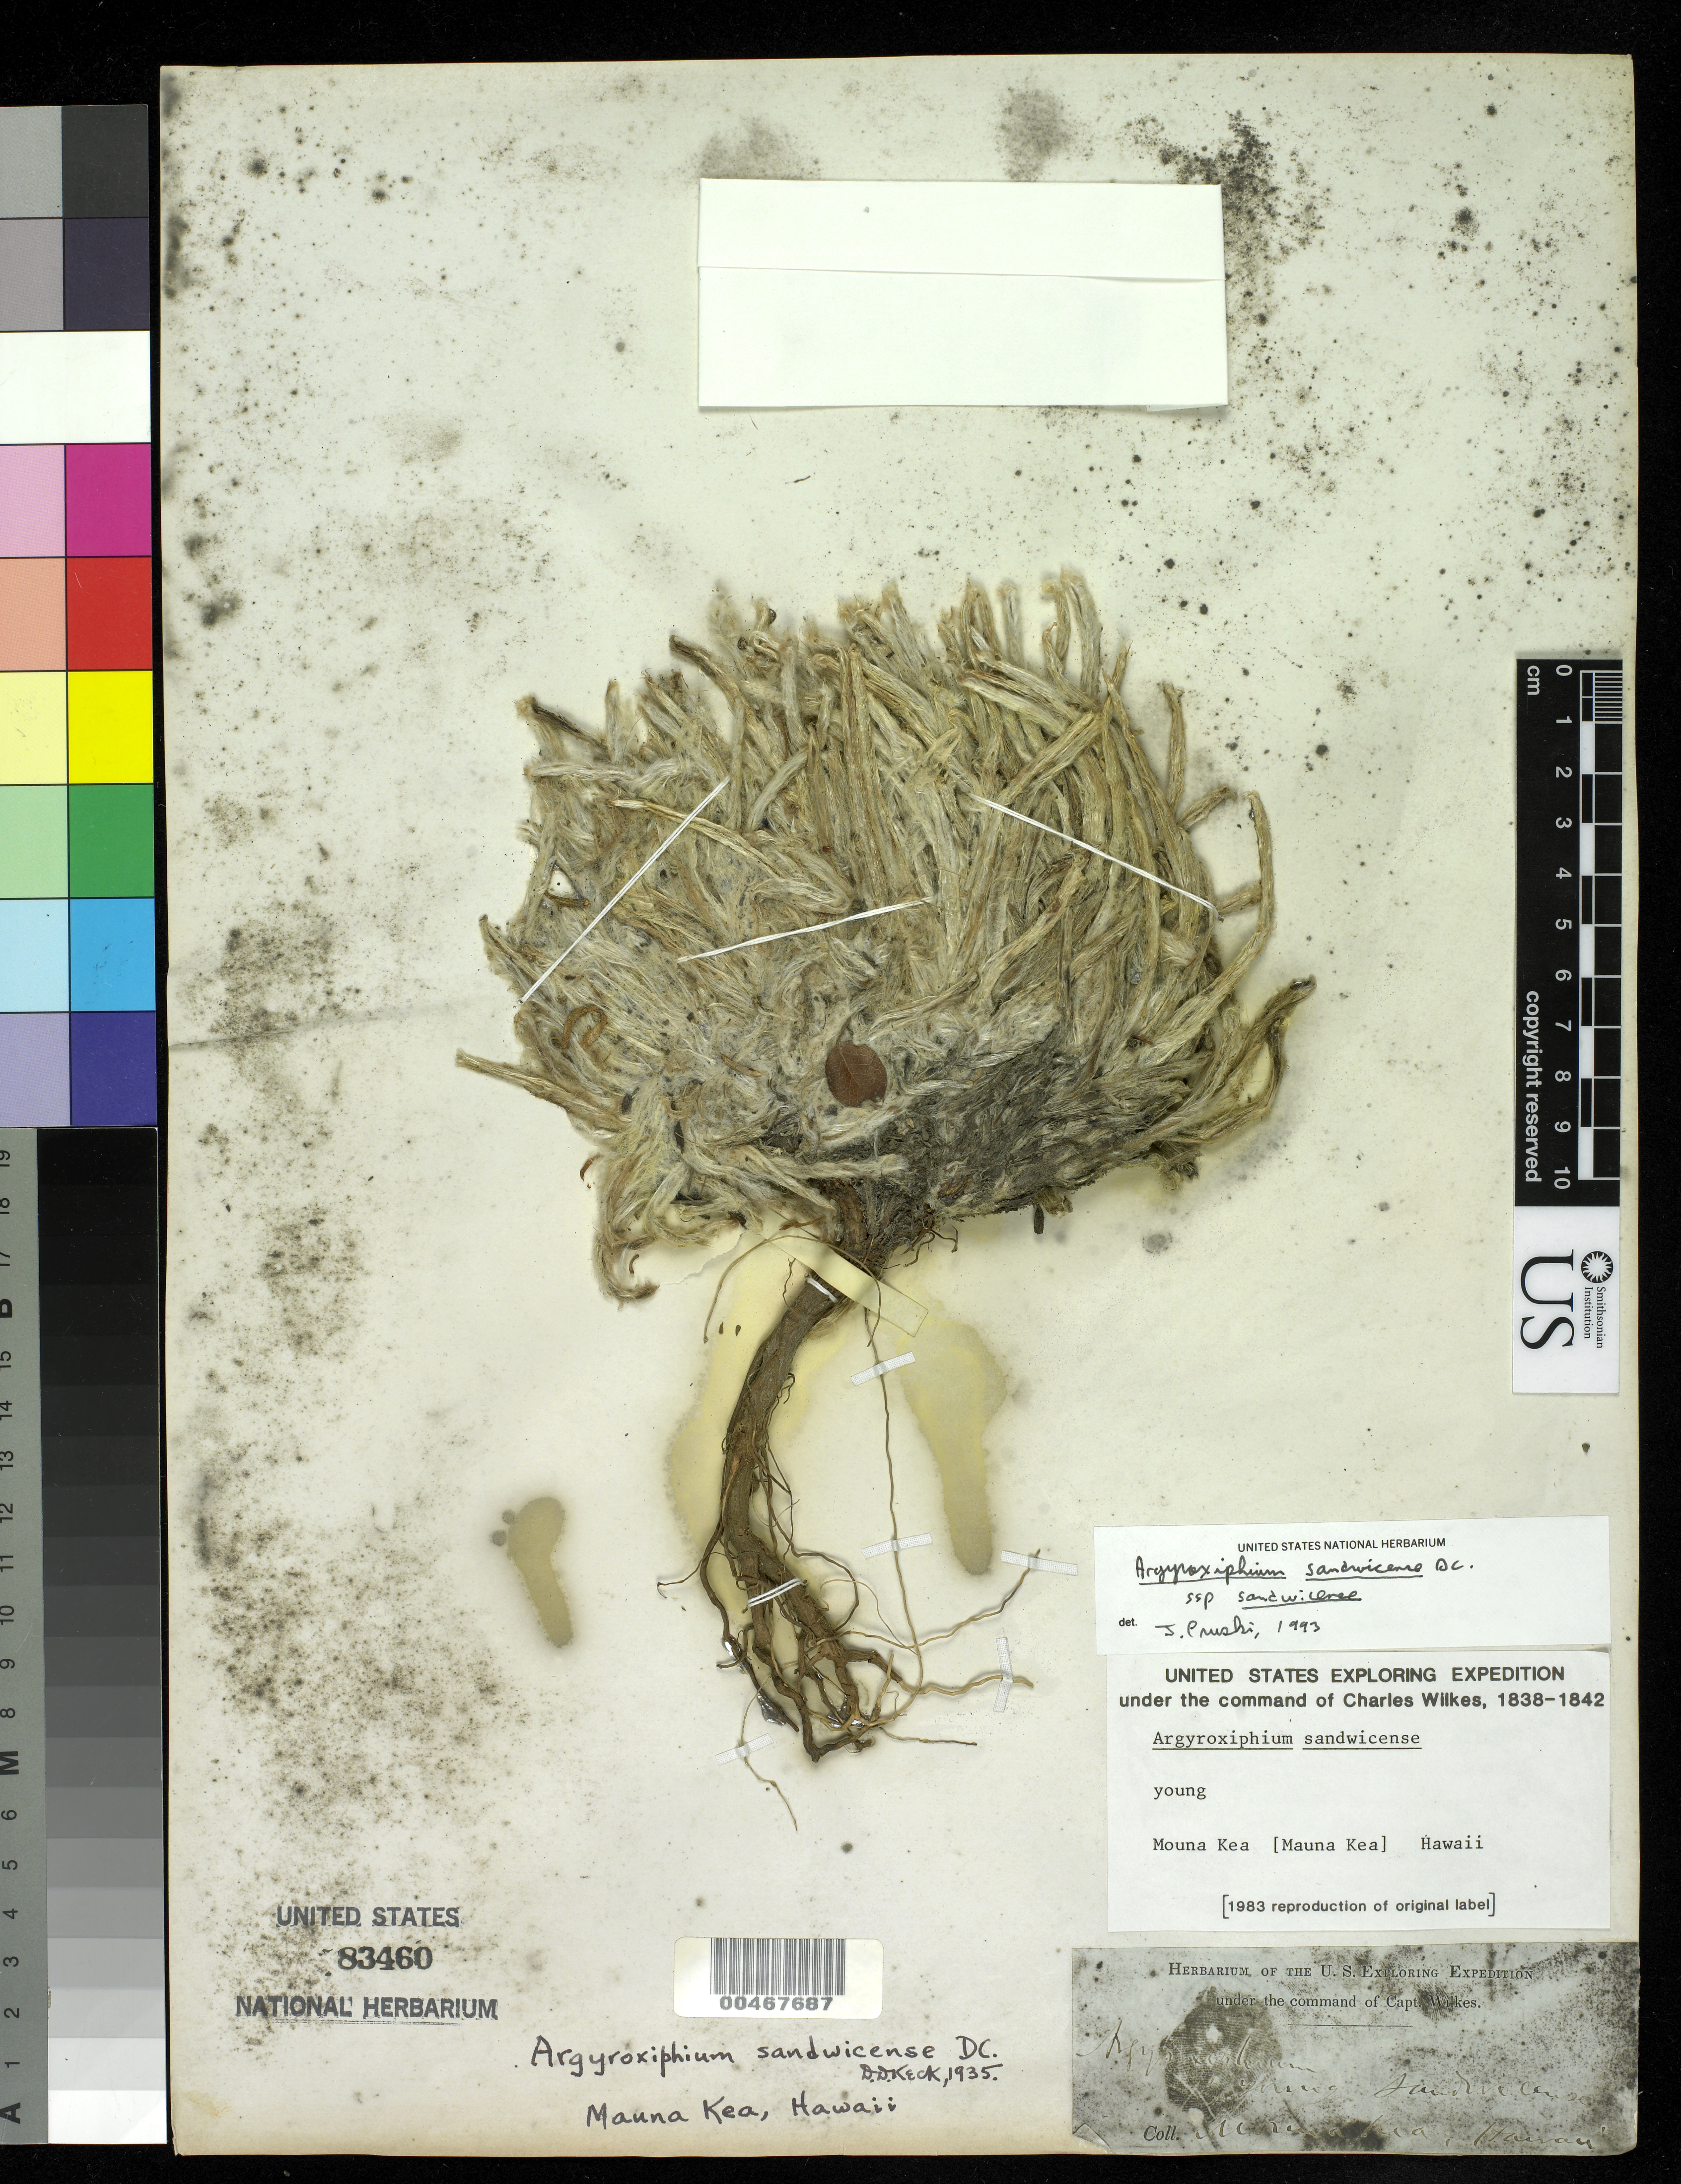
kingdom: Plantae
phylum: Tracheophyta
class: Magnoliopsida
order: Asterales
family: Asteraceae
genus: Argyroxiphium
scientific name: Argyroxiphium sandwicense subsp. sandwicense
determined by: Pruski, J. F.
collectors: Wilkes Explor. Exped.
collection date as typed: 1838 to -- --- 1842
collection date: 1838/1842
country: United States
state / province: Hawaii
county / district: Hawaii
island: Hawaii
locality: Mouna Kea [Mauna Kea]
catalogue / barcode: US 83460